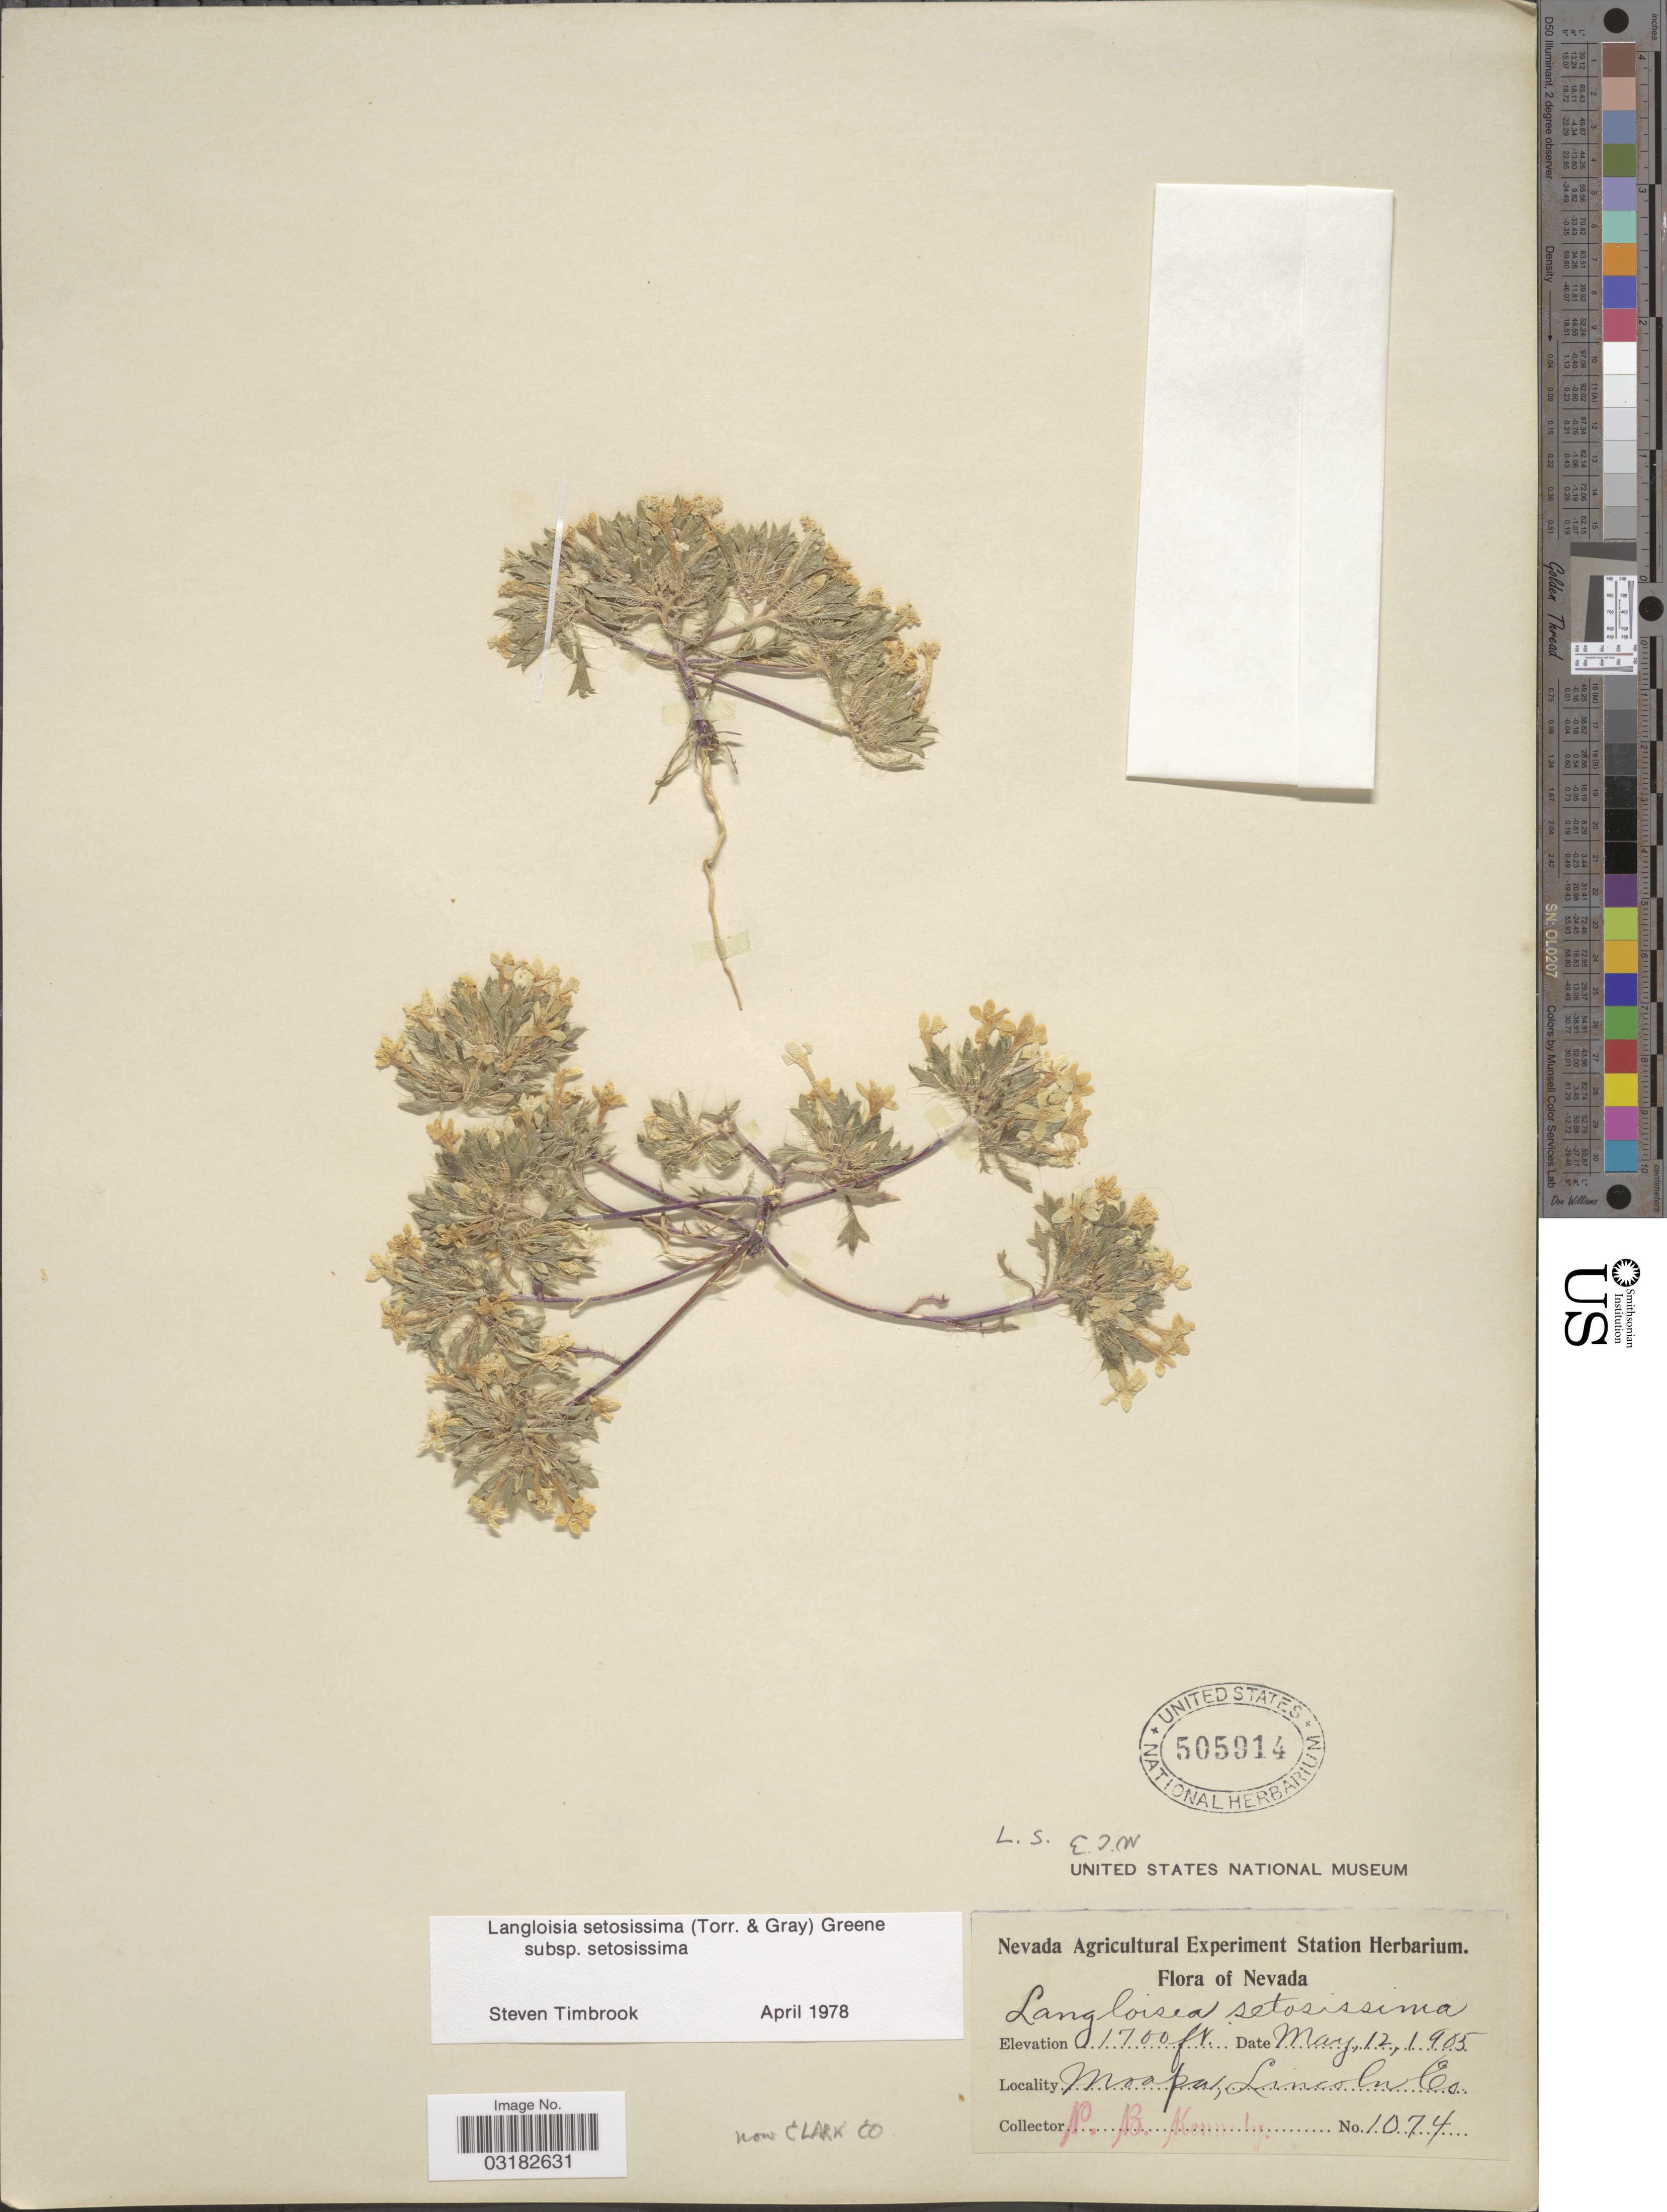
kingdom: Plantae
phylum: Tracheophyta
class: Magnoliopsida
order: Ericales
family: Polemoniaceae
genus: Langloisia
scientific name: Langloisia setosissima subsp. setosissima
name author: (Torr. & A. Gray) Greene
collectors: P. B. Kennedy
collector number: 1074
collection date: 1905-05-12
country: United States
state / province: Nevada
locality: Moapa, Lincoln Co. Clark Co.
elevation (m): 518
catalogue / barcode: US 505914